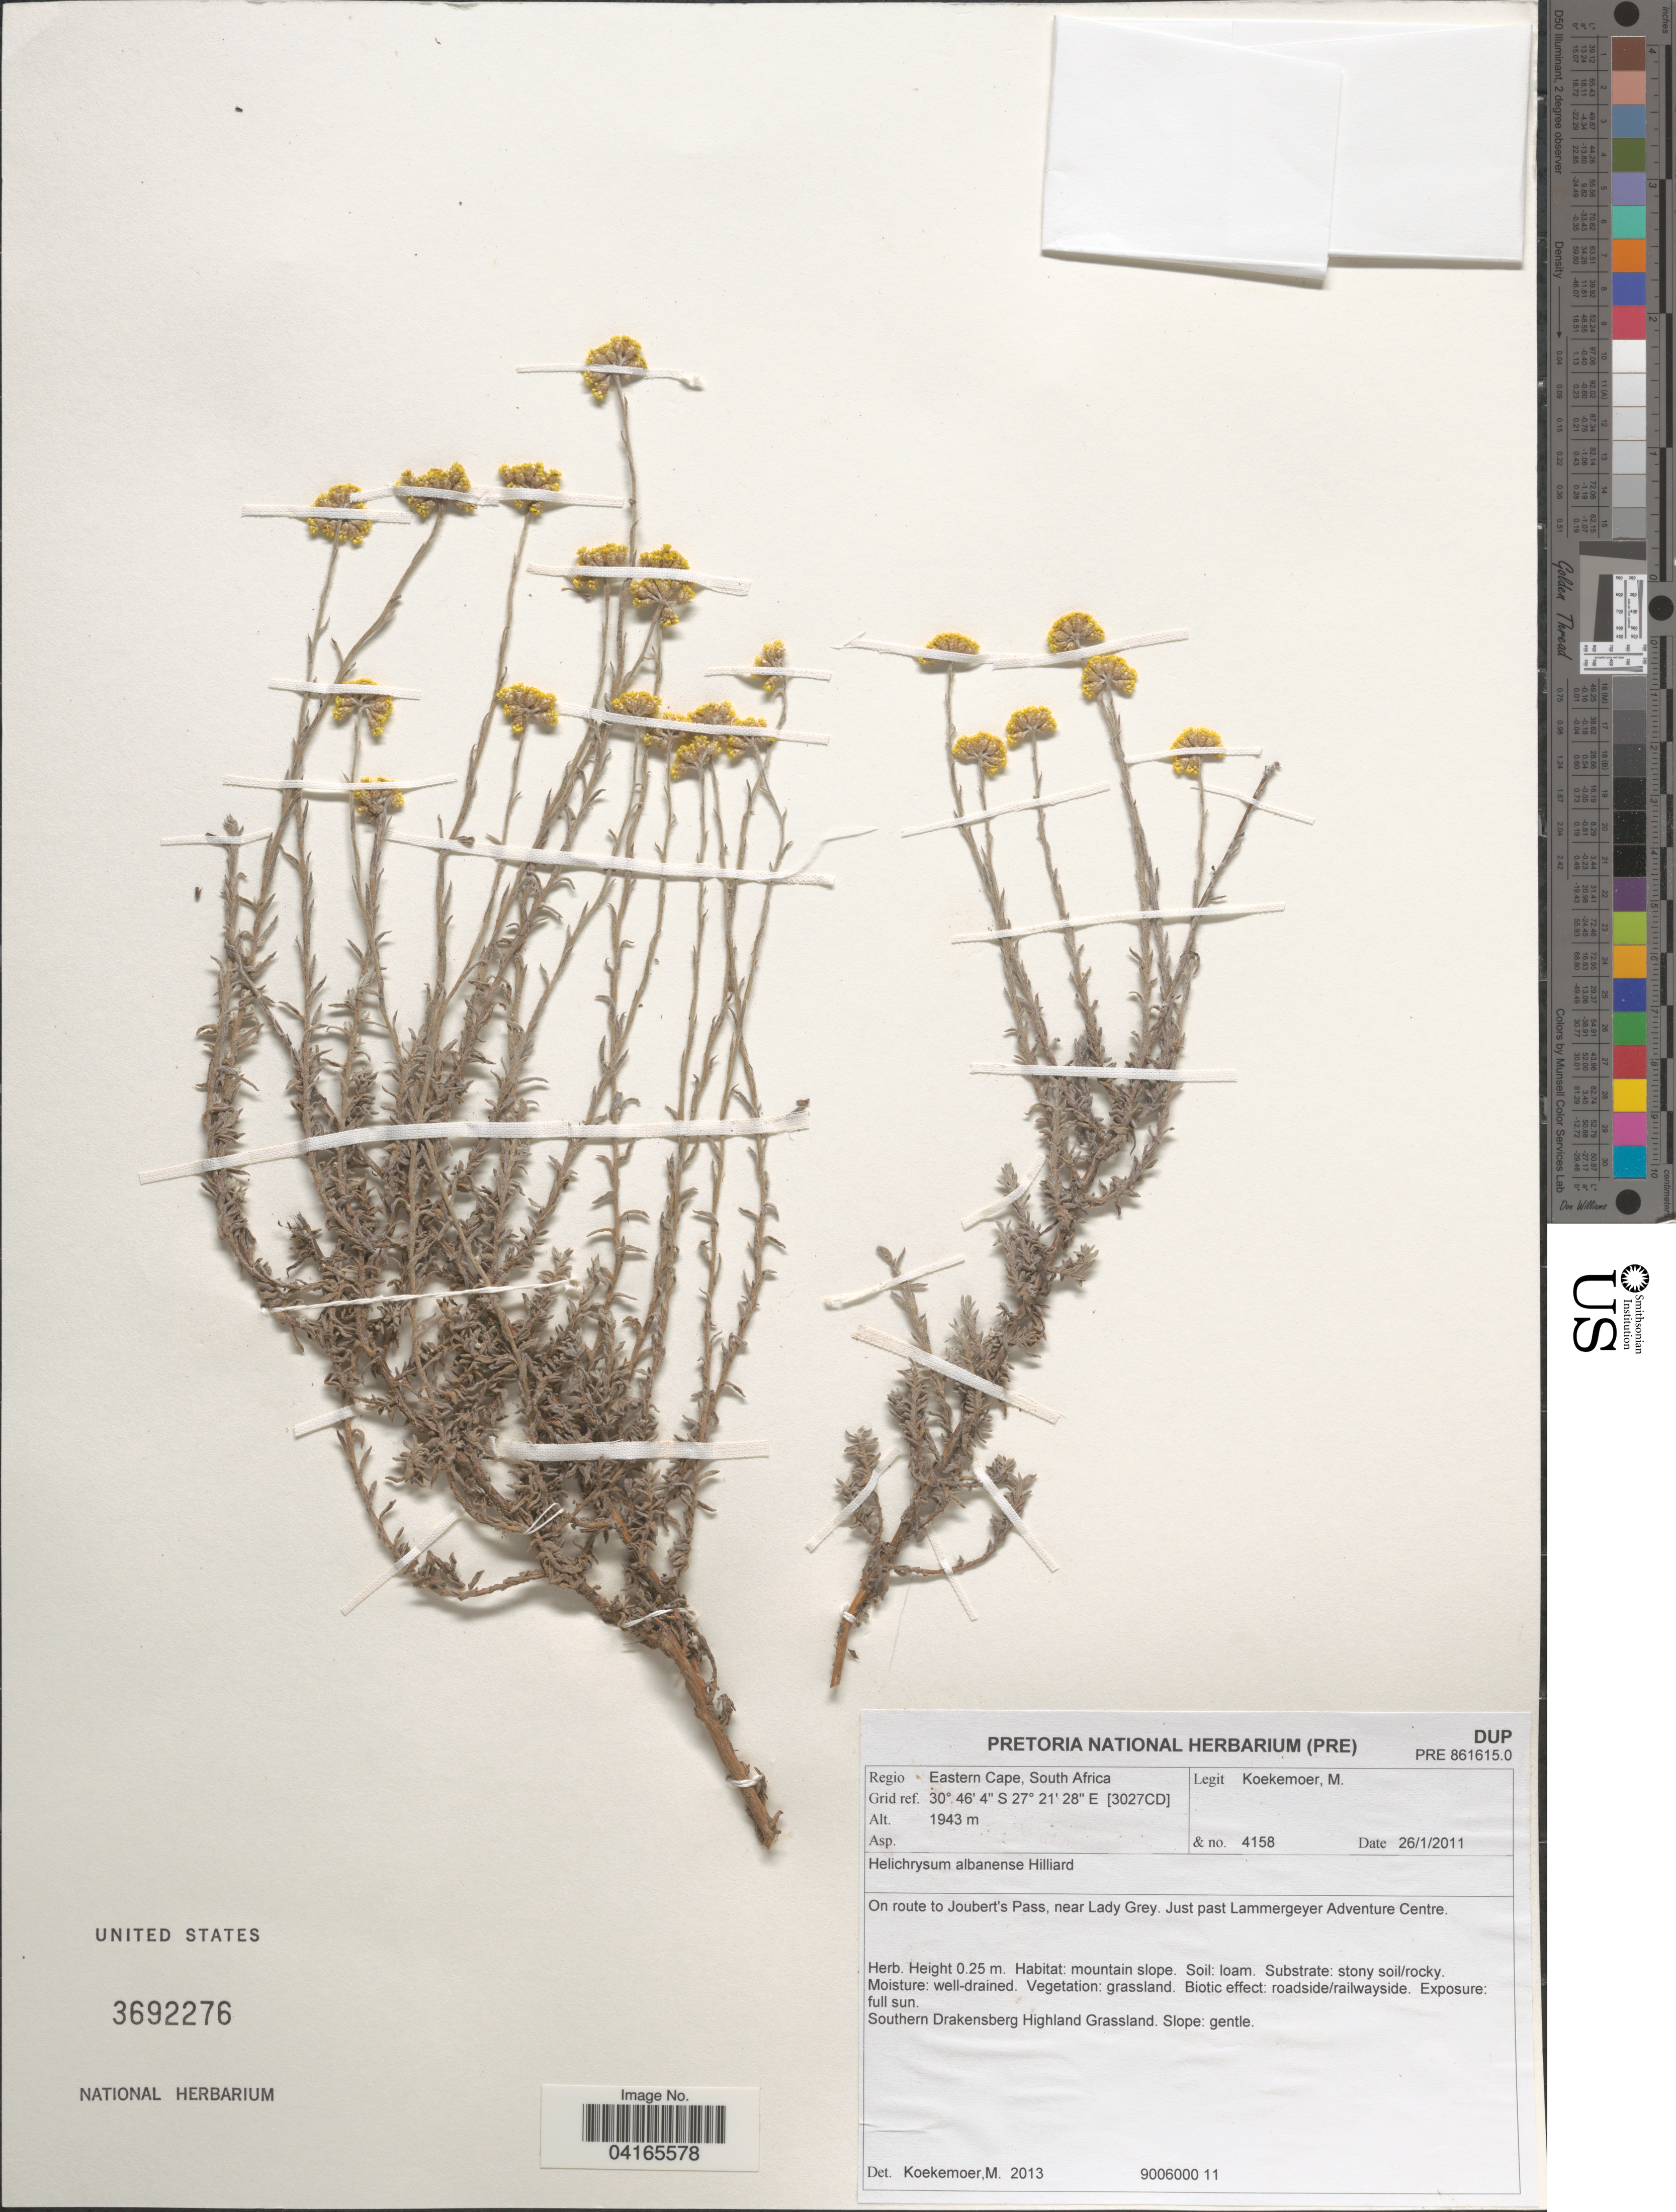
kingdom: Plantae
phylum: Tracheophyta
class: Magnoliopsida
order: Asterales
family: Asteraceae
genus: Helichrysum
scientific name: Helichrysum albanense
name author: Hilliard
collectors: M. Koekemoer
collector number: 4158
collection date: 2011-01-26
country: South Africa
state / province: Eastern Cape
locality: Regio Eastern Cape. On route to Joubert's Pass, near Lady Grey. Just past Lammergeyer Adventure Centre. [3027CD].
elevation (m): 1943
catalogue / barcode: US 3692276